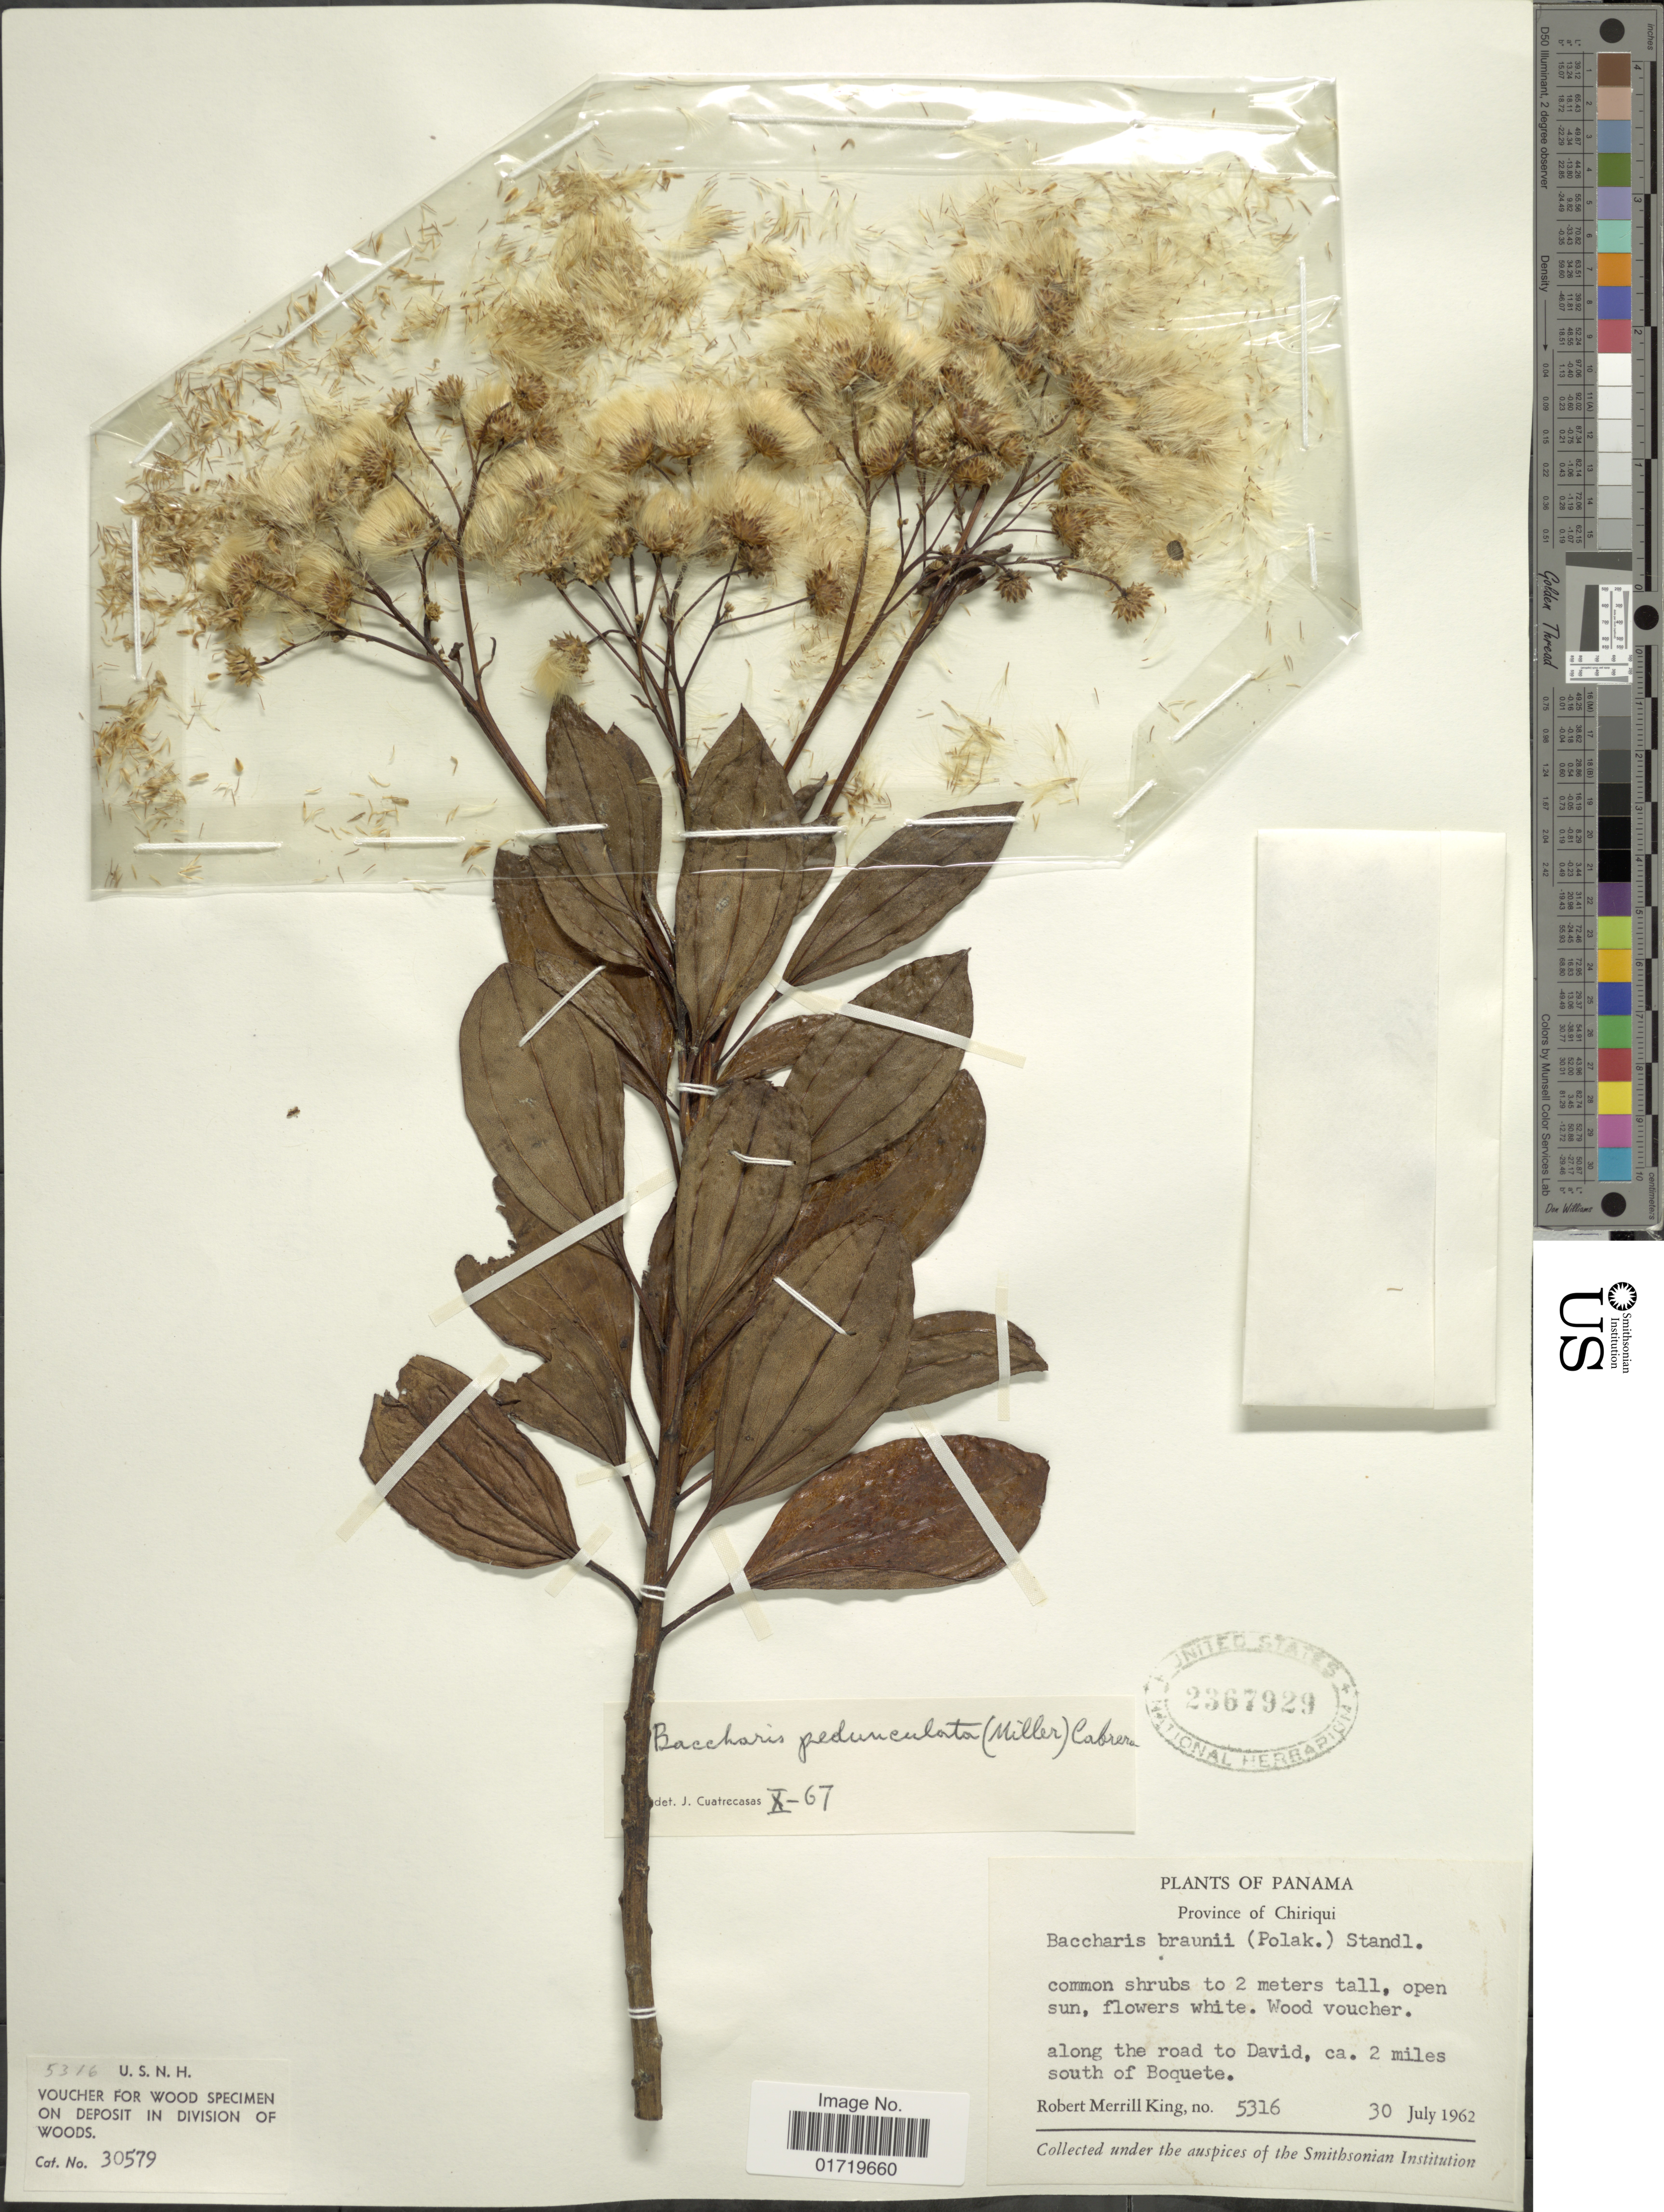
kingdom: Plantae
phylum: Tracheophyta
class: Magnoliopsida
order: Asterales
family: Asteraceae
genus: Baccharis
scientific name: Baccharis pedunculata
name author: (Mill.) Cabrera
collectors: R. M. King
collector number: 5316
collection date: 1962-07-30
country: Panama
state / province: Chiriqui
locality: Province of Chiriqui, along the road to David, 2 miles south of Boquete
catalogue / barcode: US 2367929